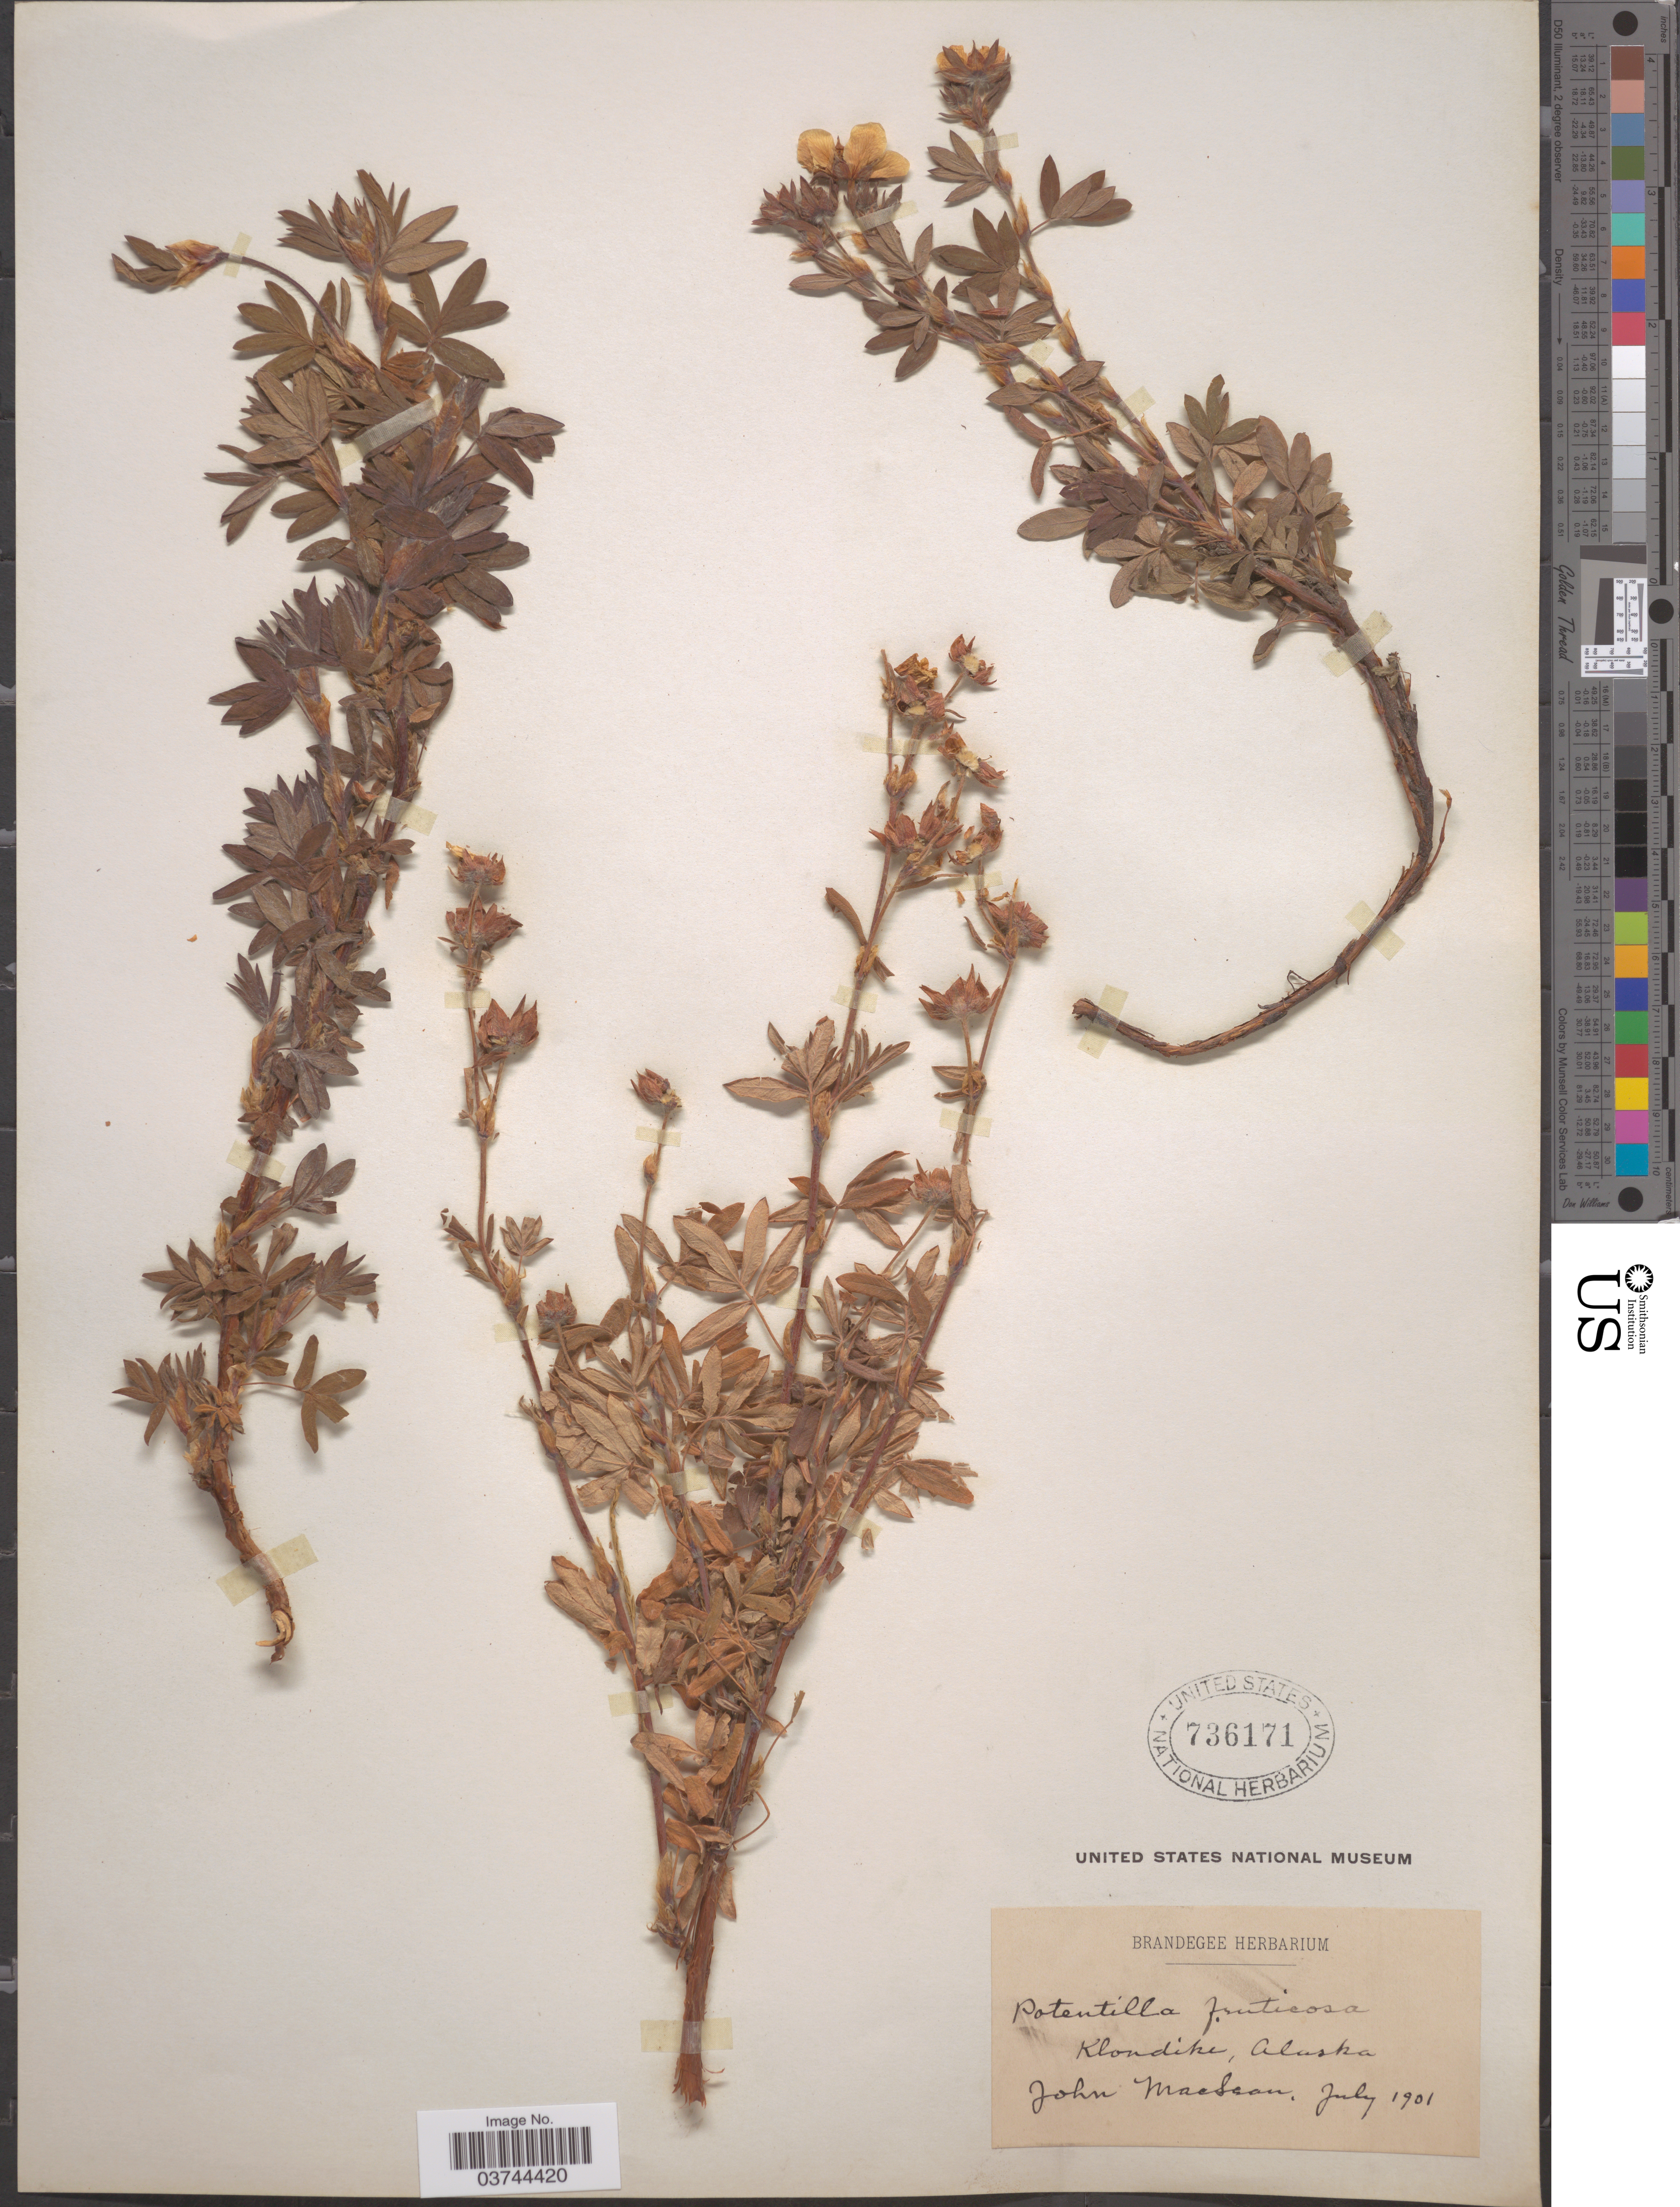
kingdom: Plantae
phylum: Tracheophyta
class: Magnoliopsida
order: Rosales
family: Rosaceae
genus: Dasiphora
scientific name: Dasiphora fruticosa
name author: (L.) Rydb.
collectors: J. Maclean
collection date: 1901-07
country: United States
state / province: Alaska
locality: Klondike.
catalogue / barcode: US 736171